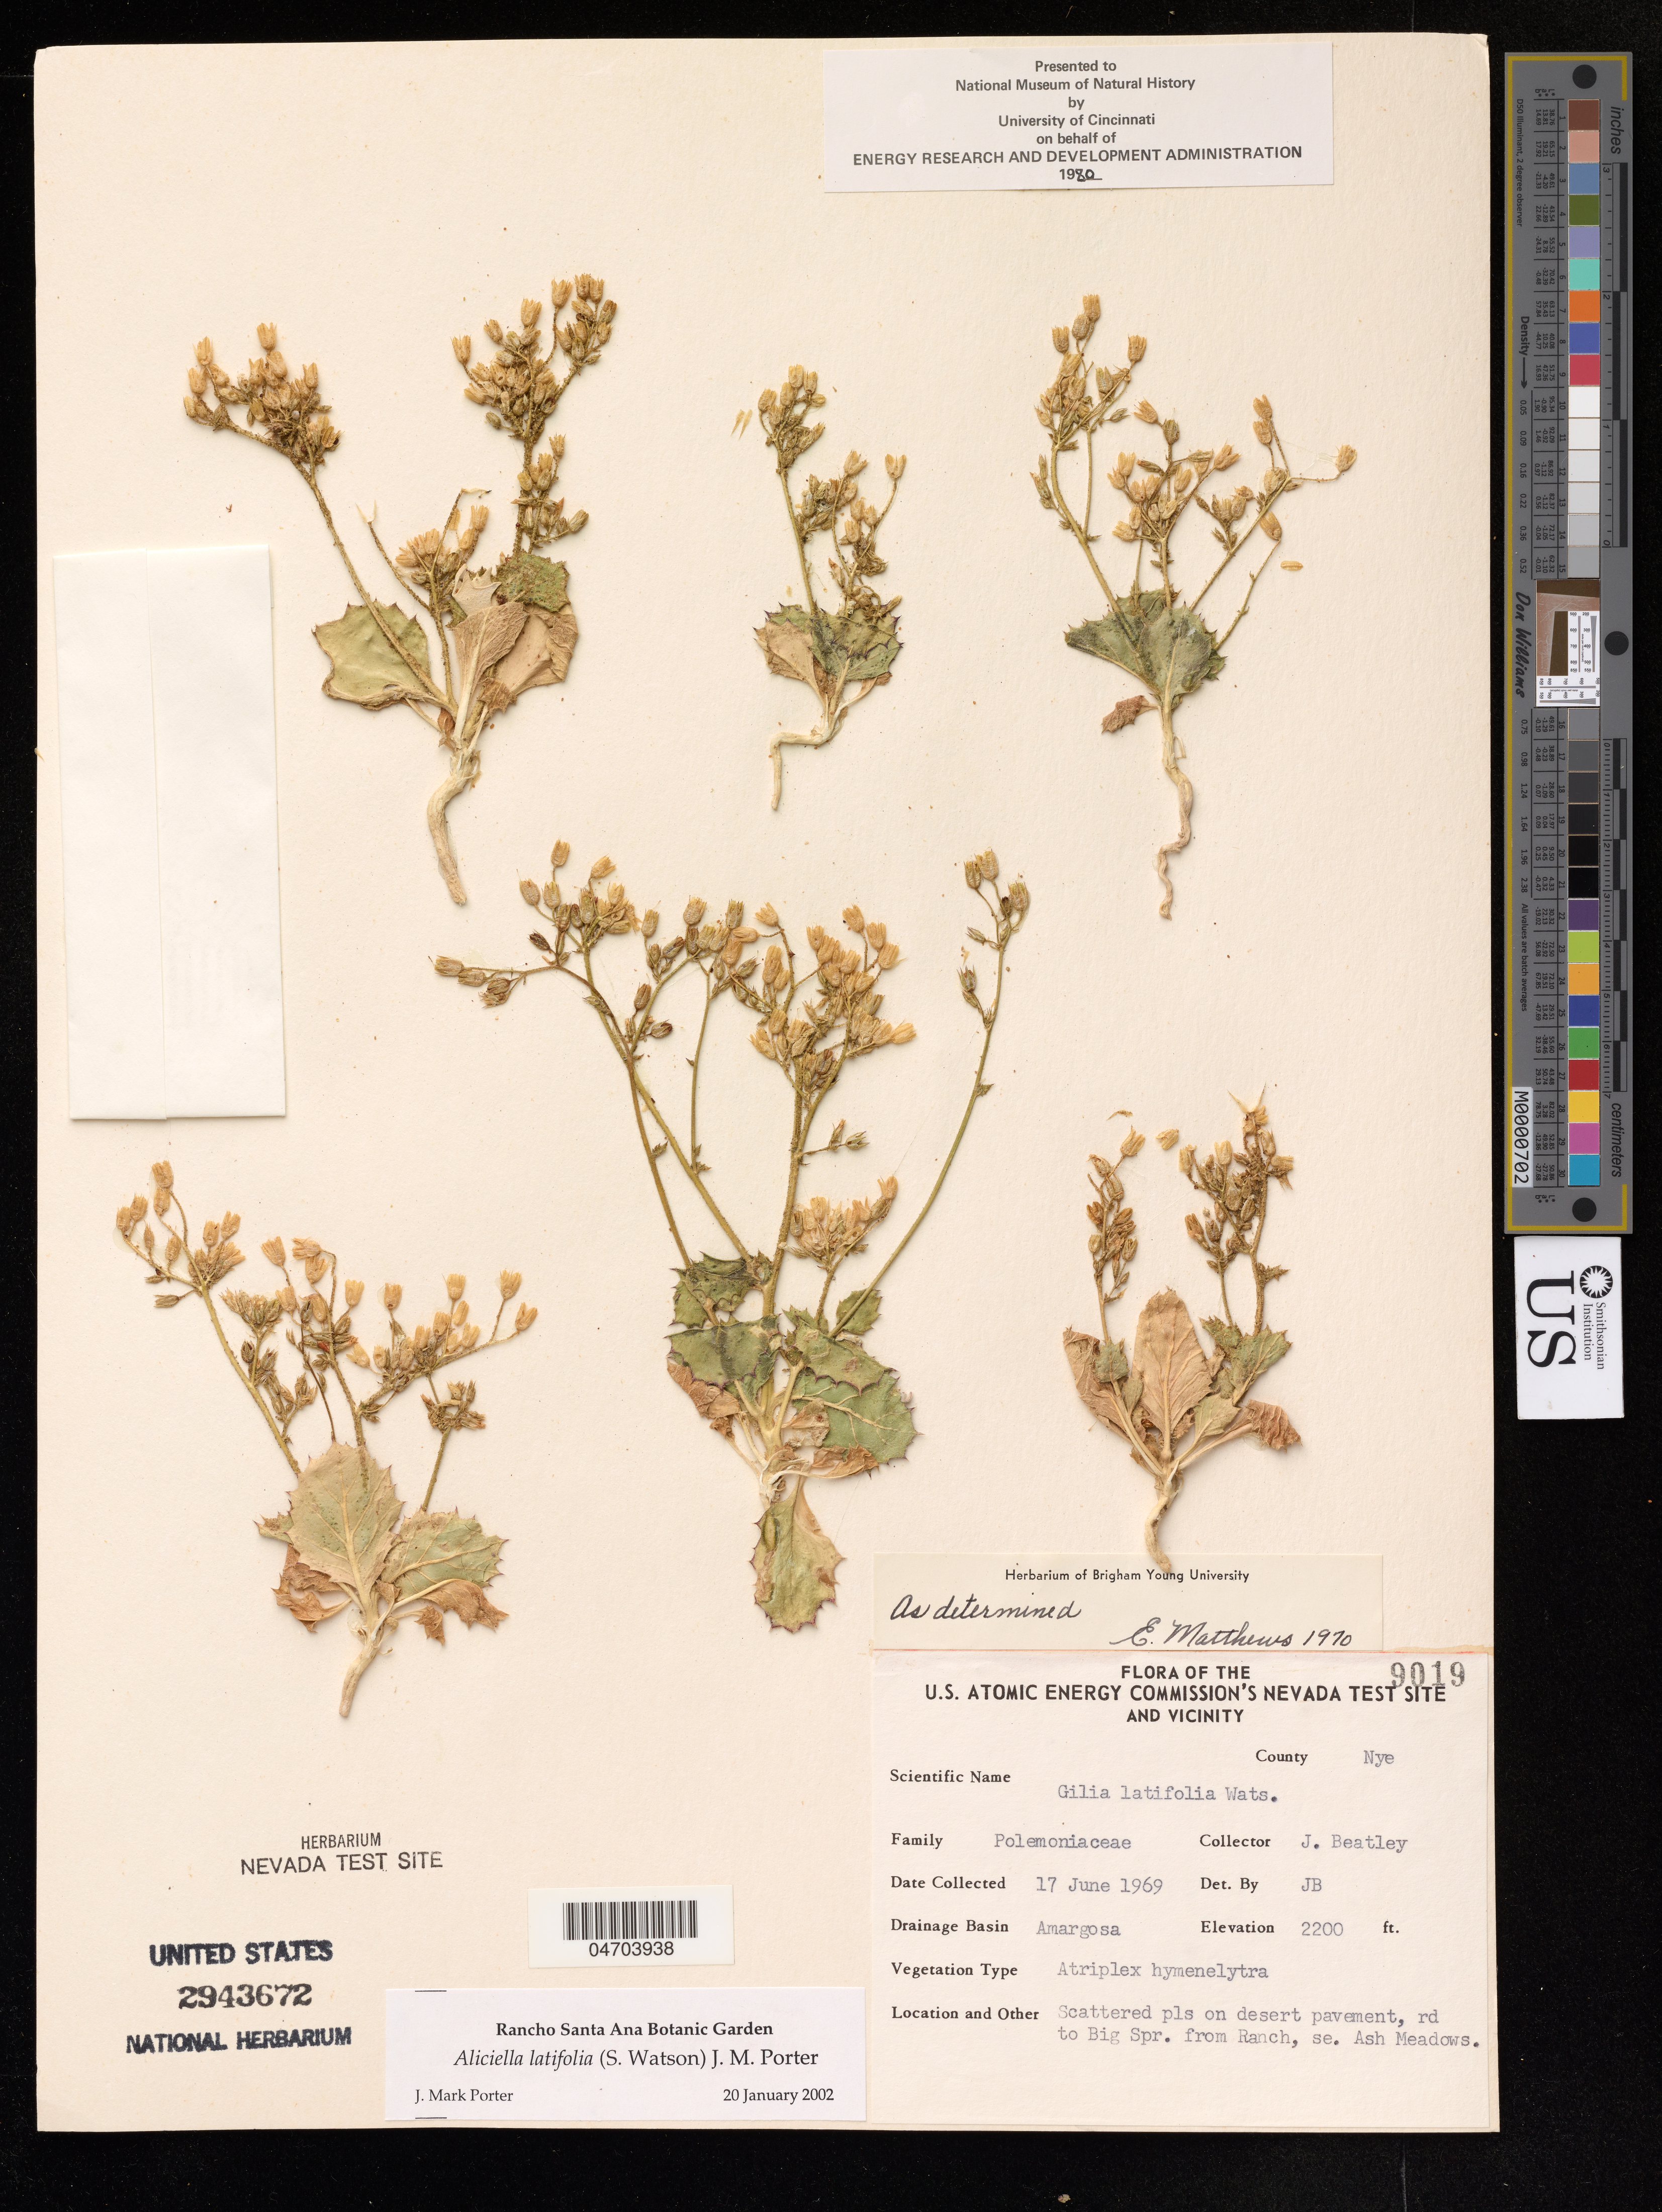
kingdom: Plantae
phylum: Tracheophyta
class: Magnoliopsida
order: Ericales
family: Polemoniaceae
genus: Aliciella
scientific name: Aliciella latifolia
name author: (S. Watson) J.M. Porter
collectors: J. Beatley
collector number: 9019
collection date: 1969-06-17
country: United States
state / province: Nevada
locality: The U.S. Atomic Energy Commission's Nevada Test Site and Vicinity. Nye County. Amargosa Drainage Basin. Rd to Big Spr. from Ranch, se. Ash Meadows.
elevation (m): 671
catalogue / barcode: US 2943672